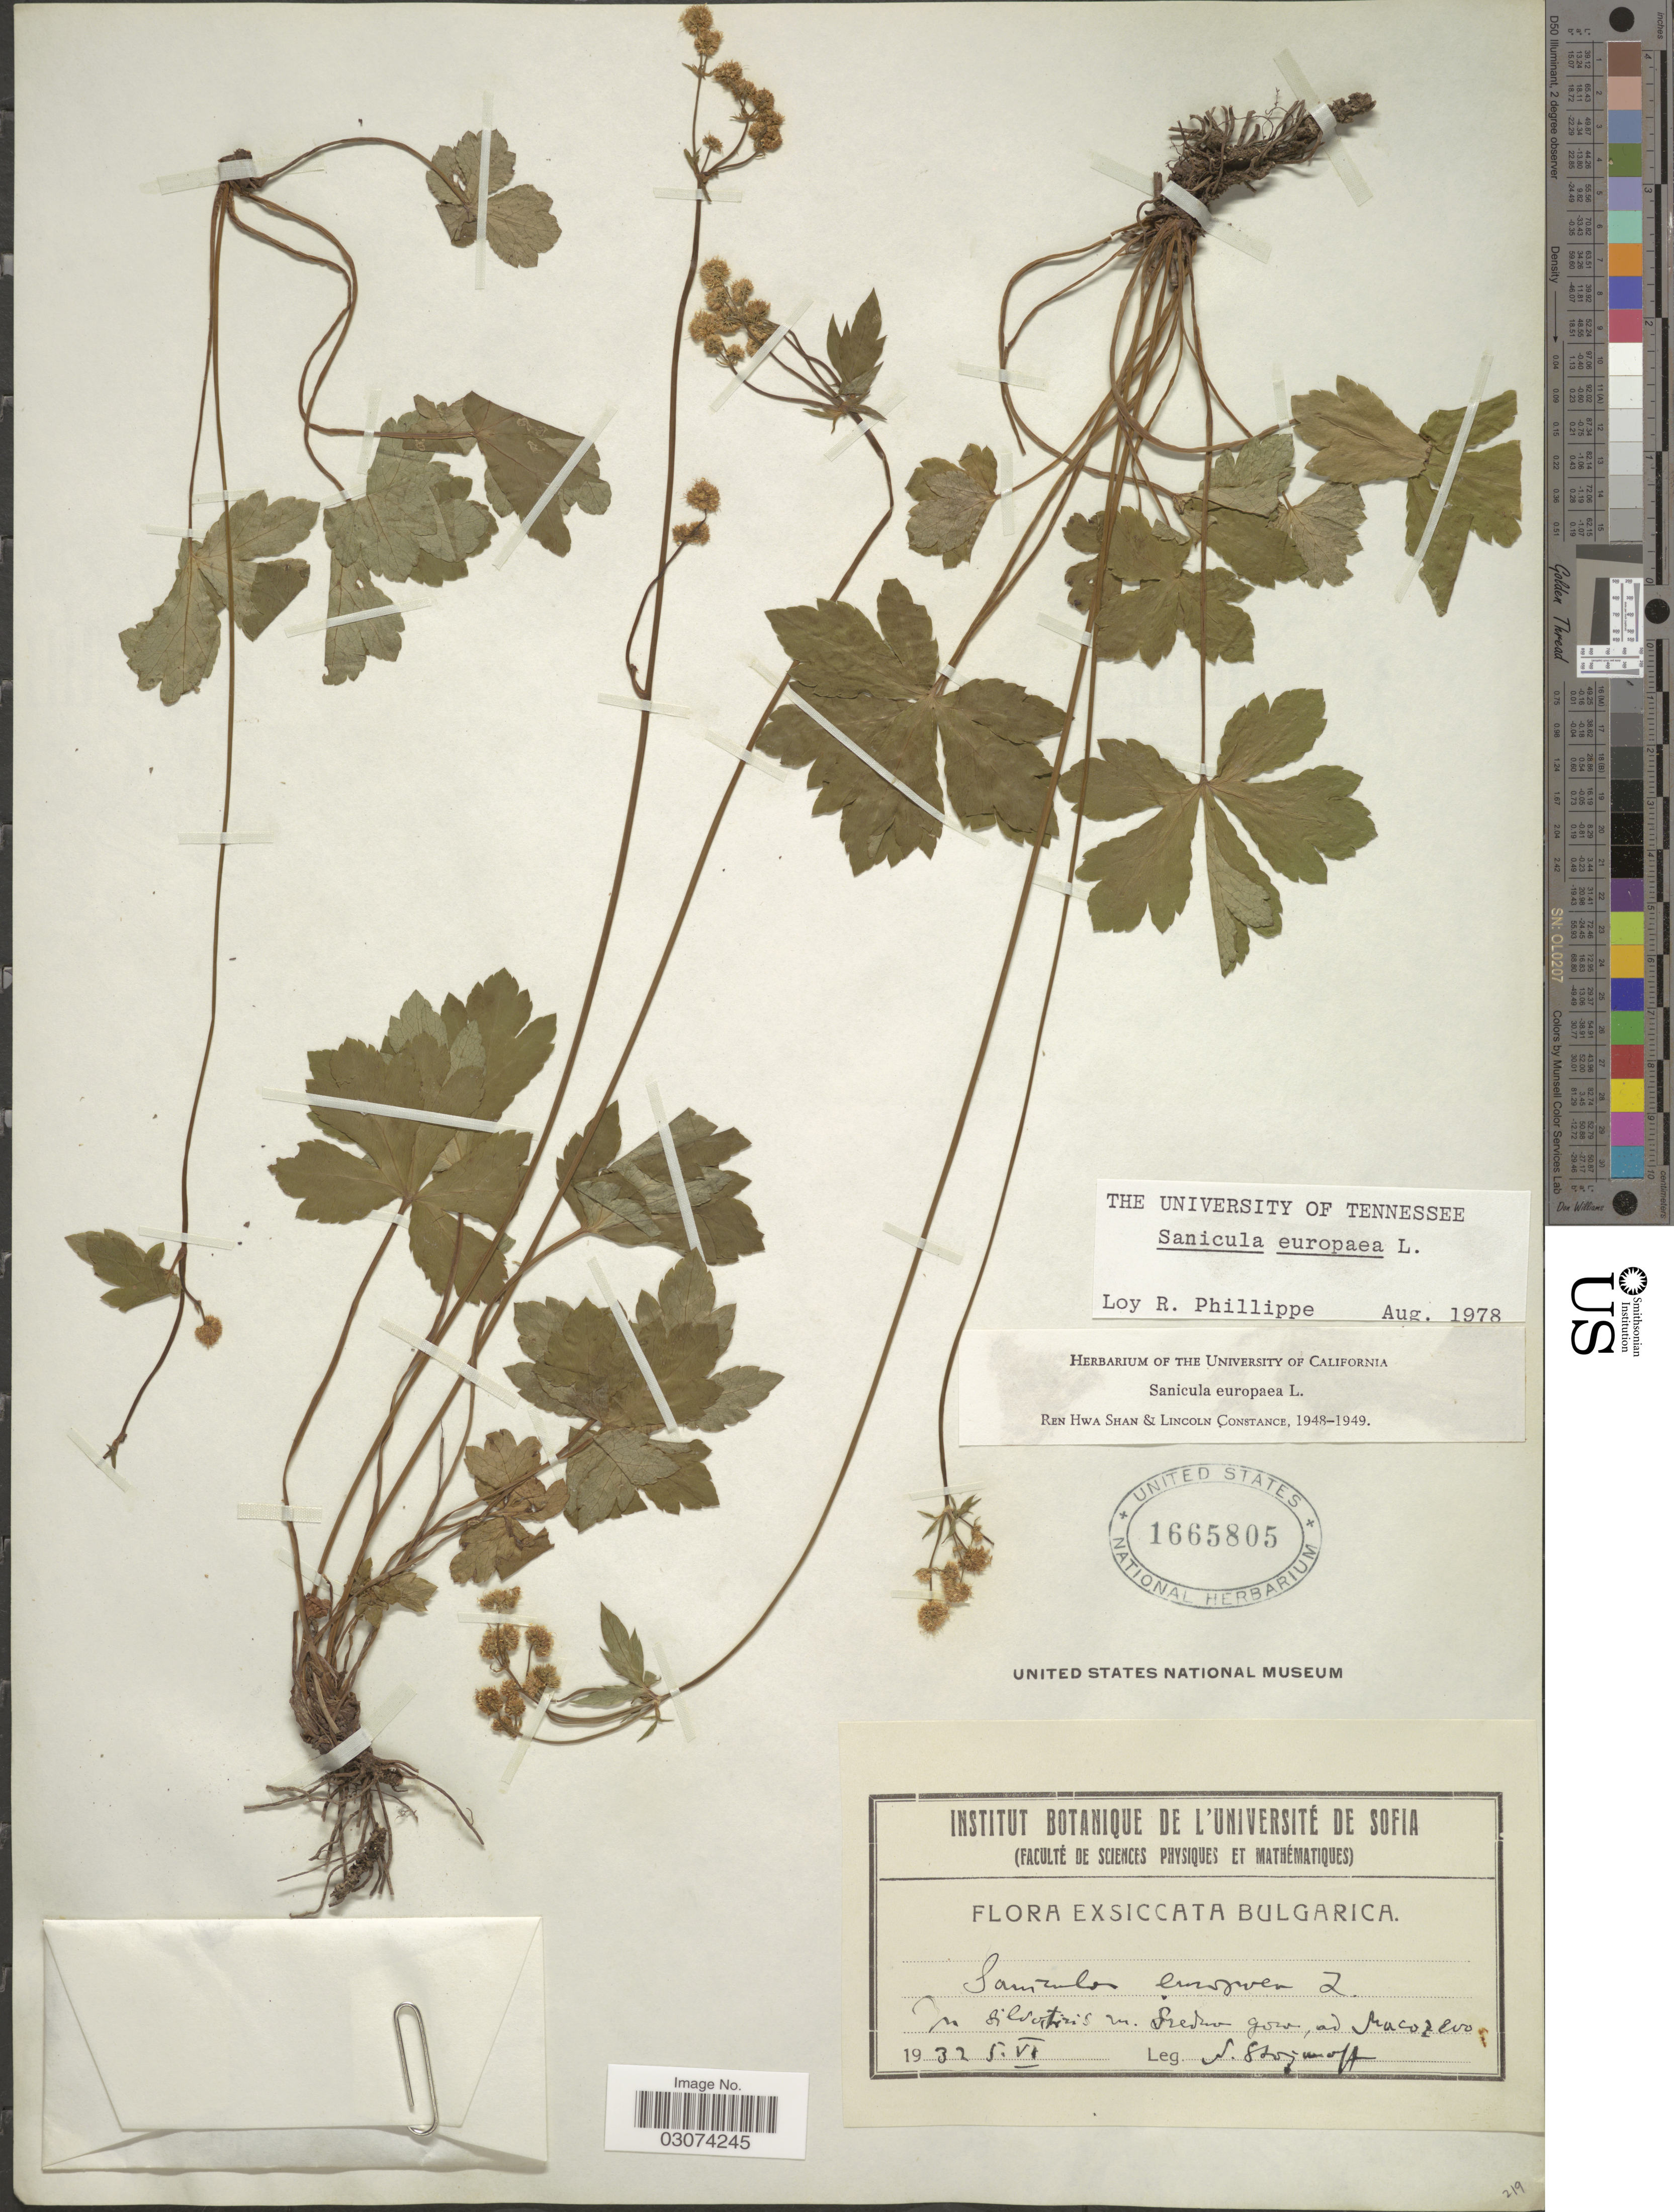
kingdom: Plantae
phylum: Tracheophyta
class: Magnoliopsida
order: Apiales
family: Apiaceae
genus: Sanicula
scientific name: Sanicula europaea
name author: L.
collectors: N. Stojanoff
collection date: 1932-06-05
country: Bulgaria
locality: In silvacitis m Gred [illegible text] gow, ad Maco.[interpreted]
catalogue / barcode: US 1665805